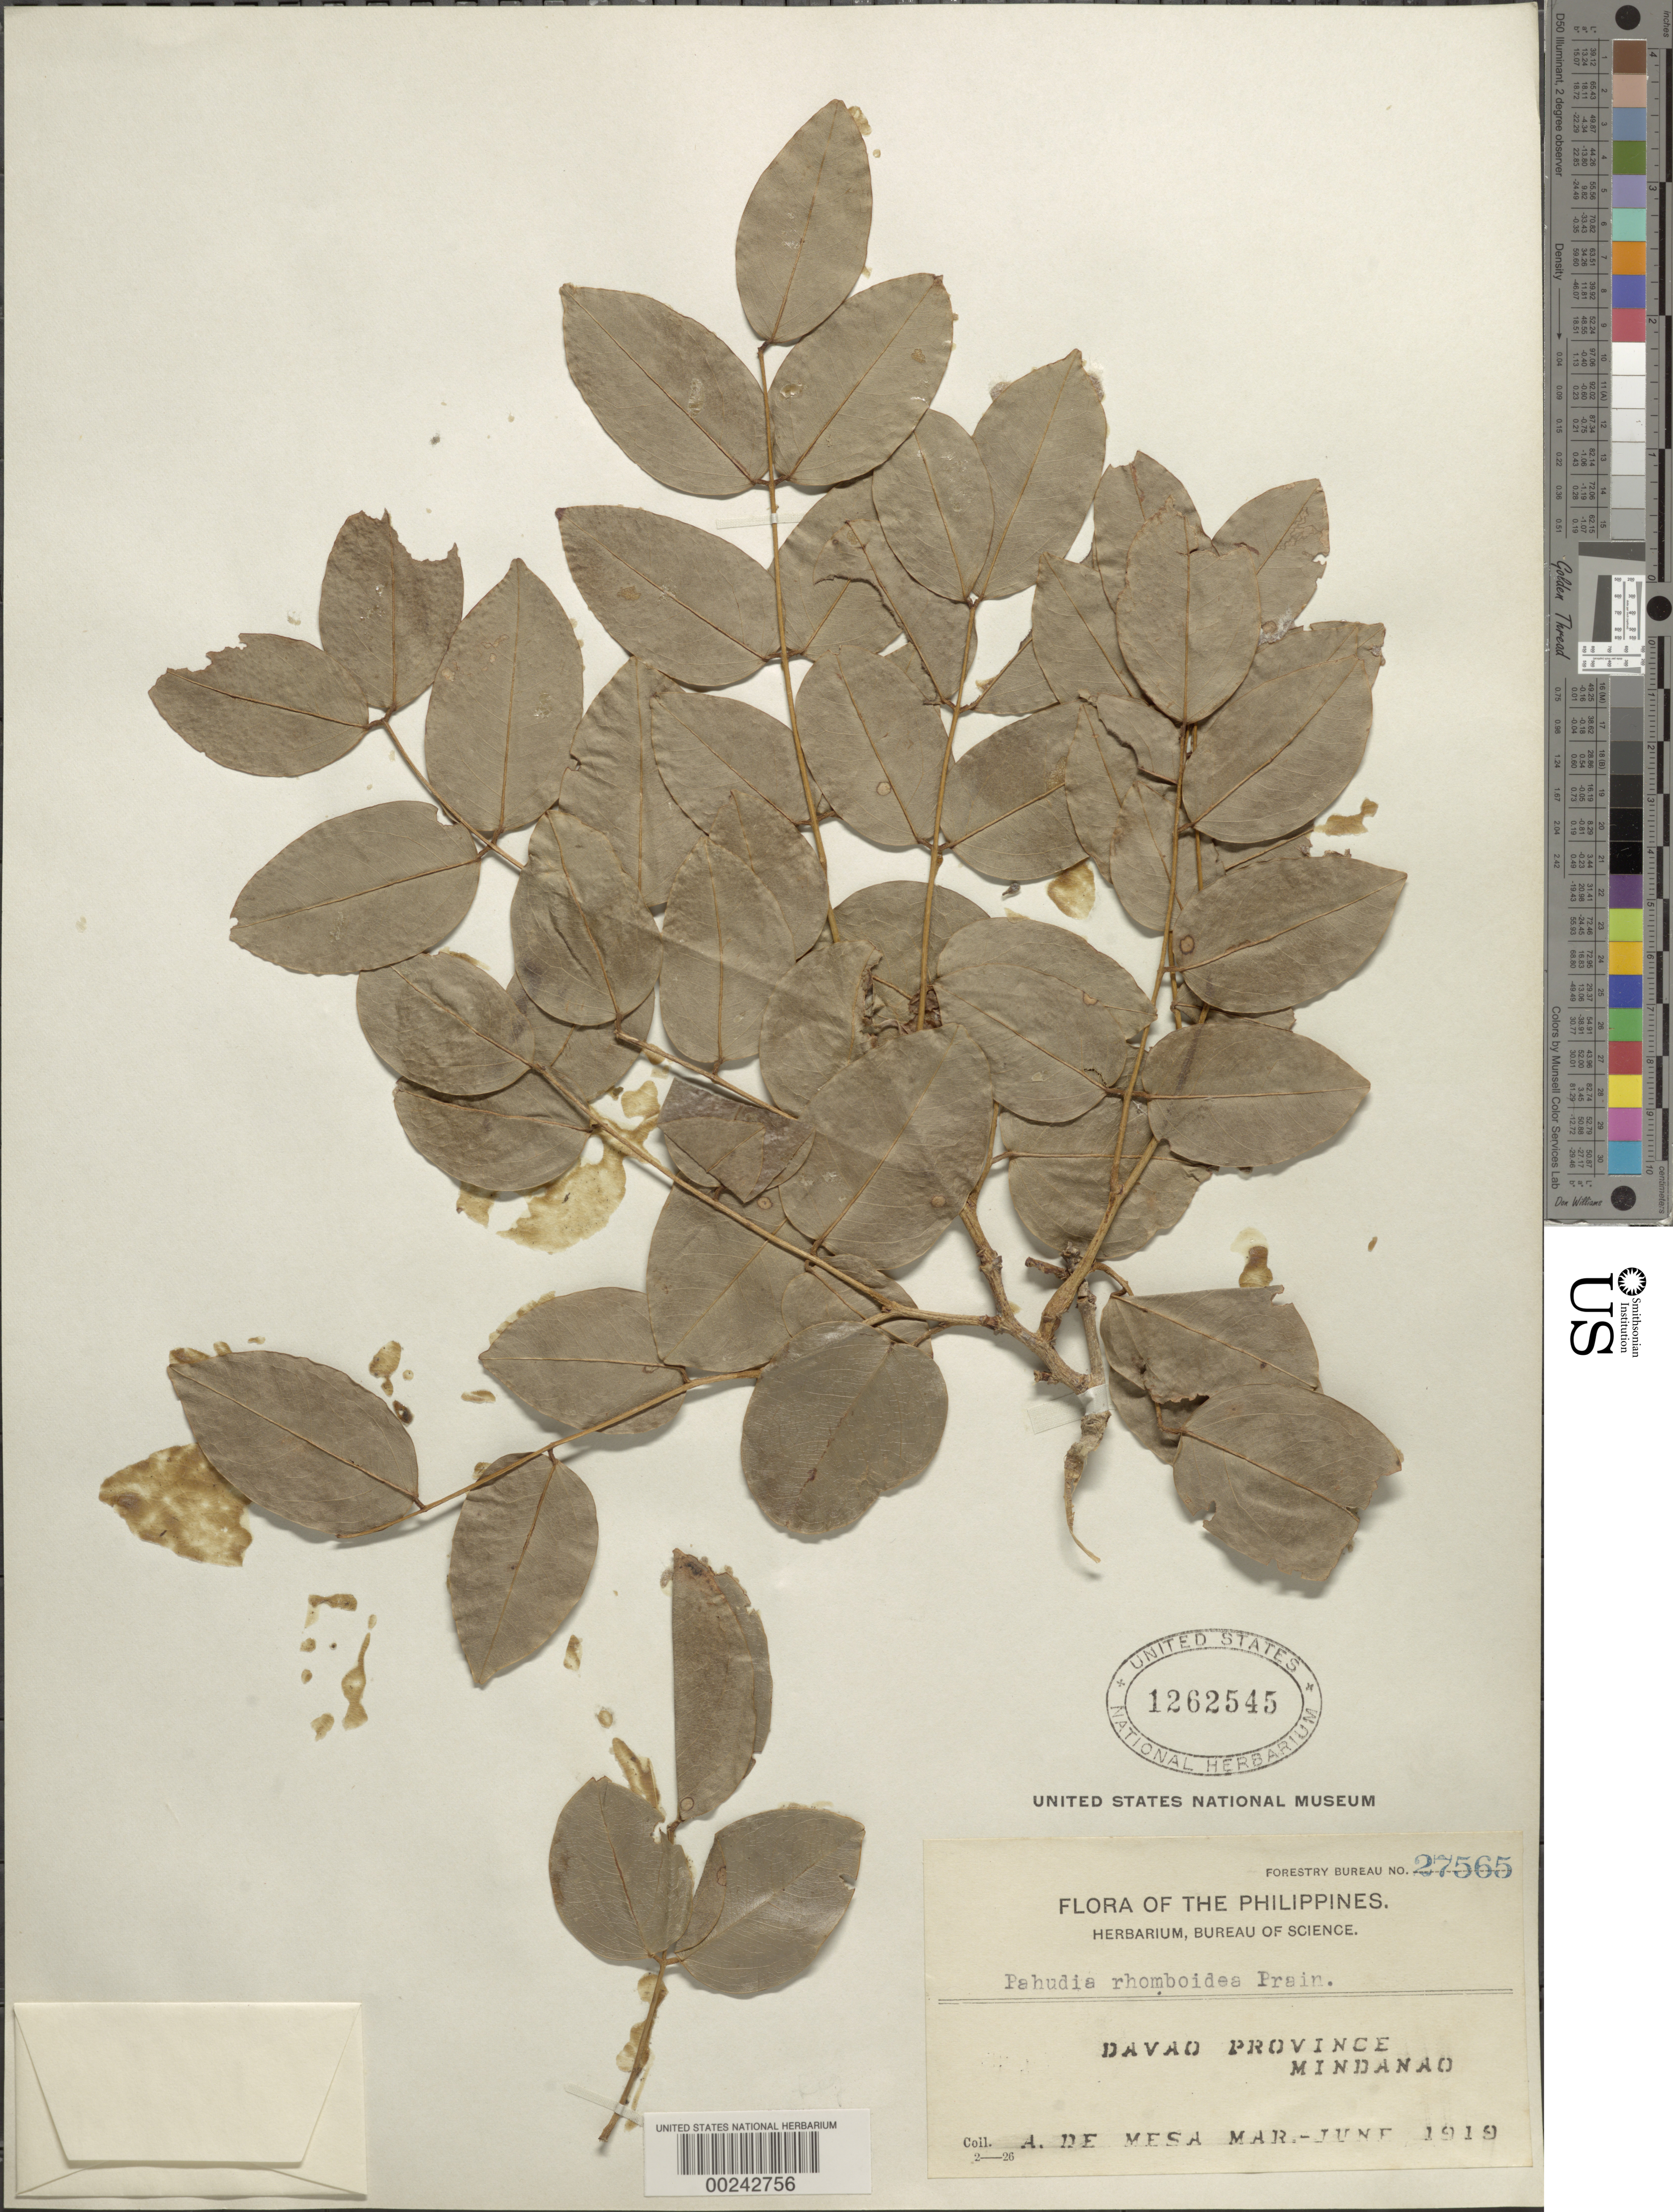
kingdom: Plantae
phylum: Tracheophyta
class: Magnoliopsida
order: Fabales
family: Fabaceae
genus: Afzelia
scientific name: Afzelia rhomboidea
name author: (Blanco) S. Vidal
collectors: A. De Mesa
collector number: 27565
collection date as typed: Mar 1919 to -- Jun 1919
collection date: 1919-03/1919-06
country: Philippines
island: Mindanao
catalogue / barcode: US 1262545